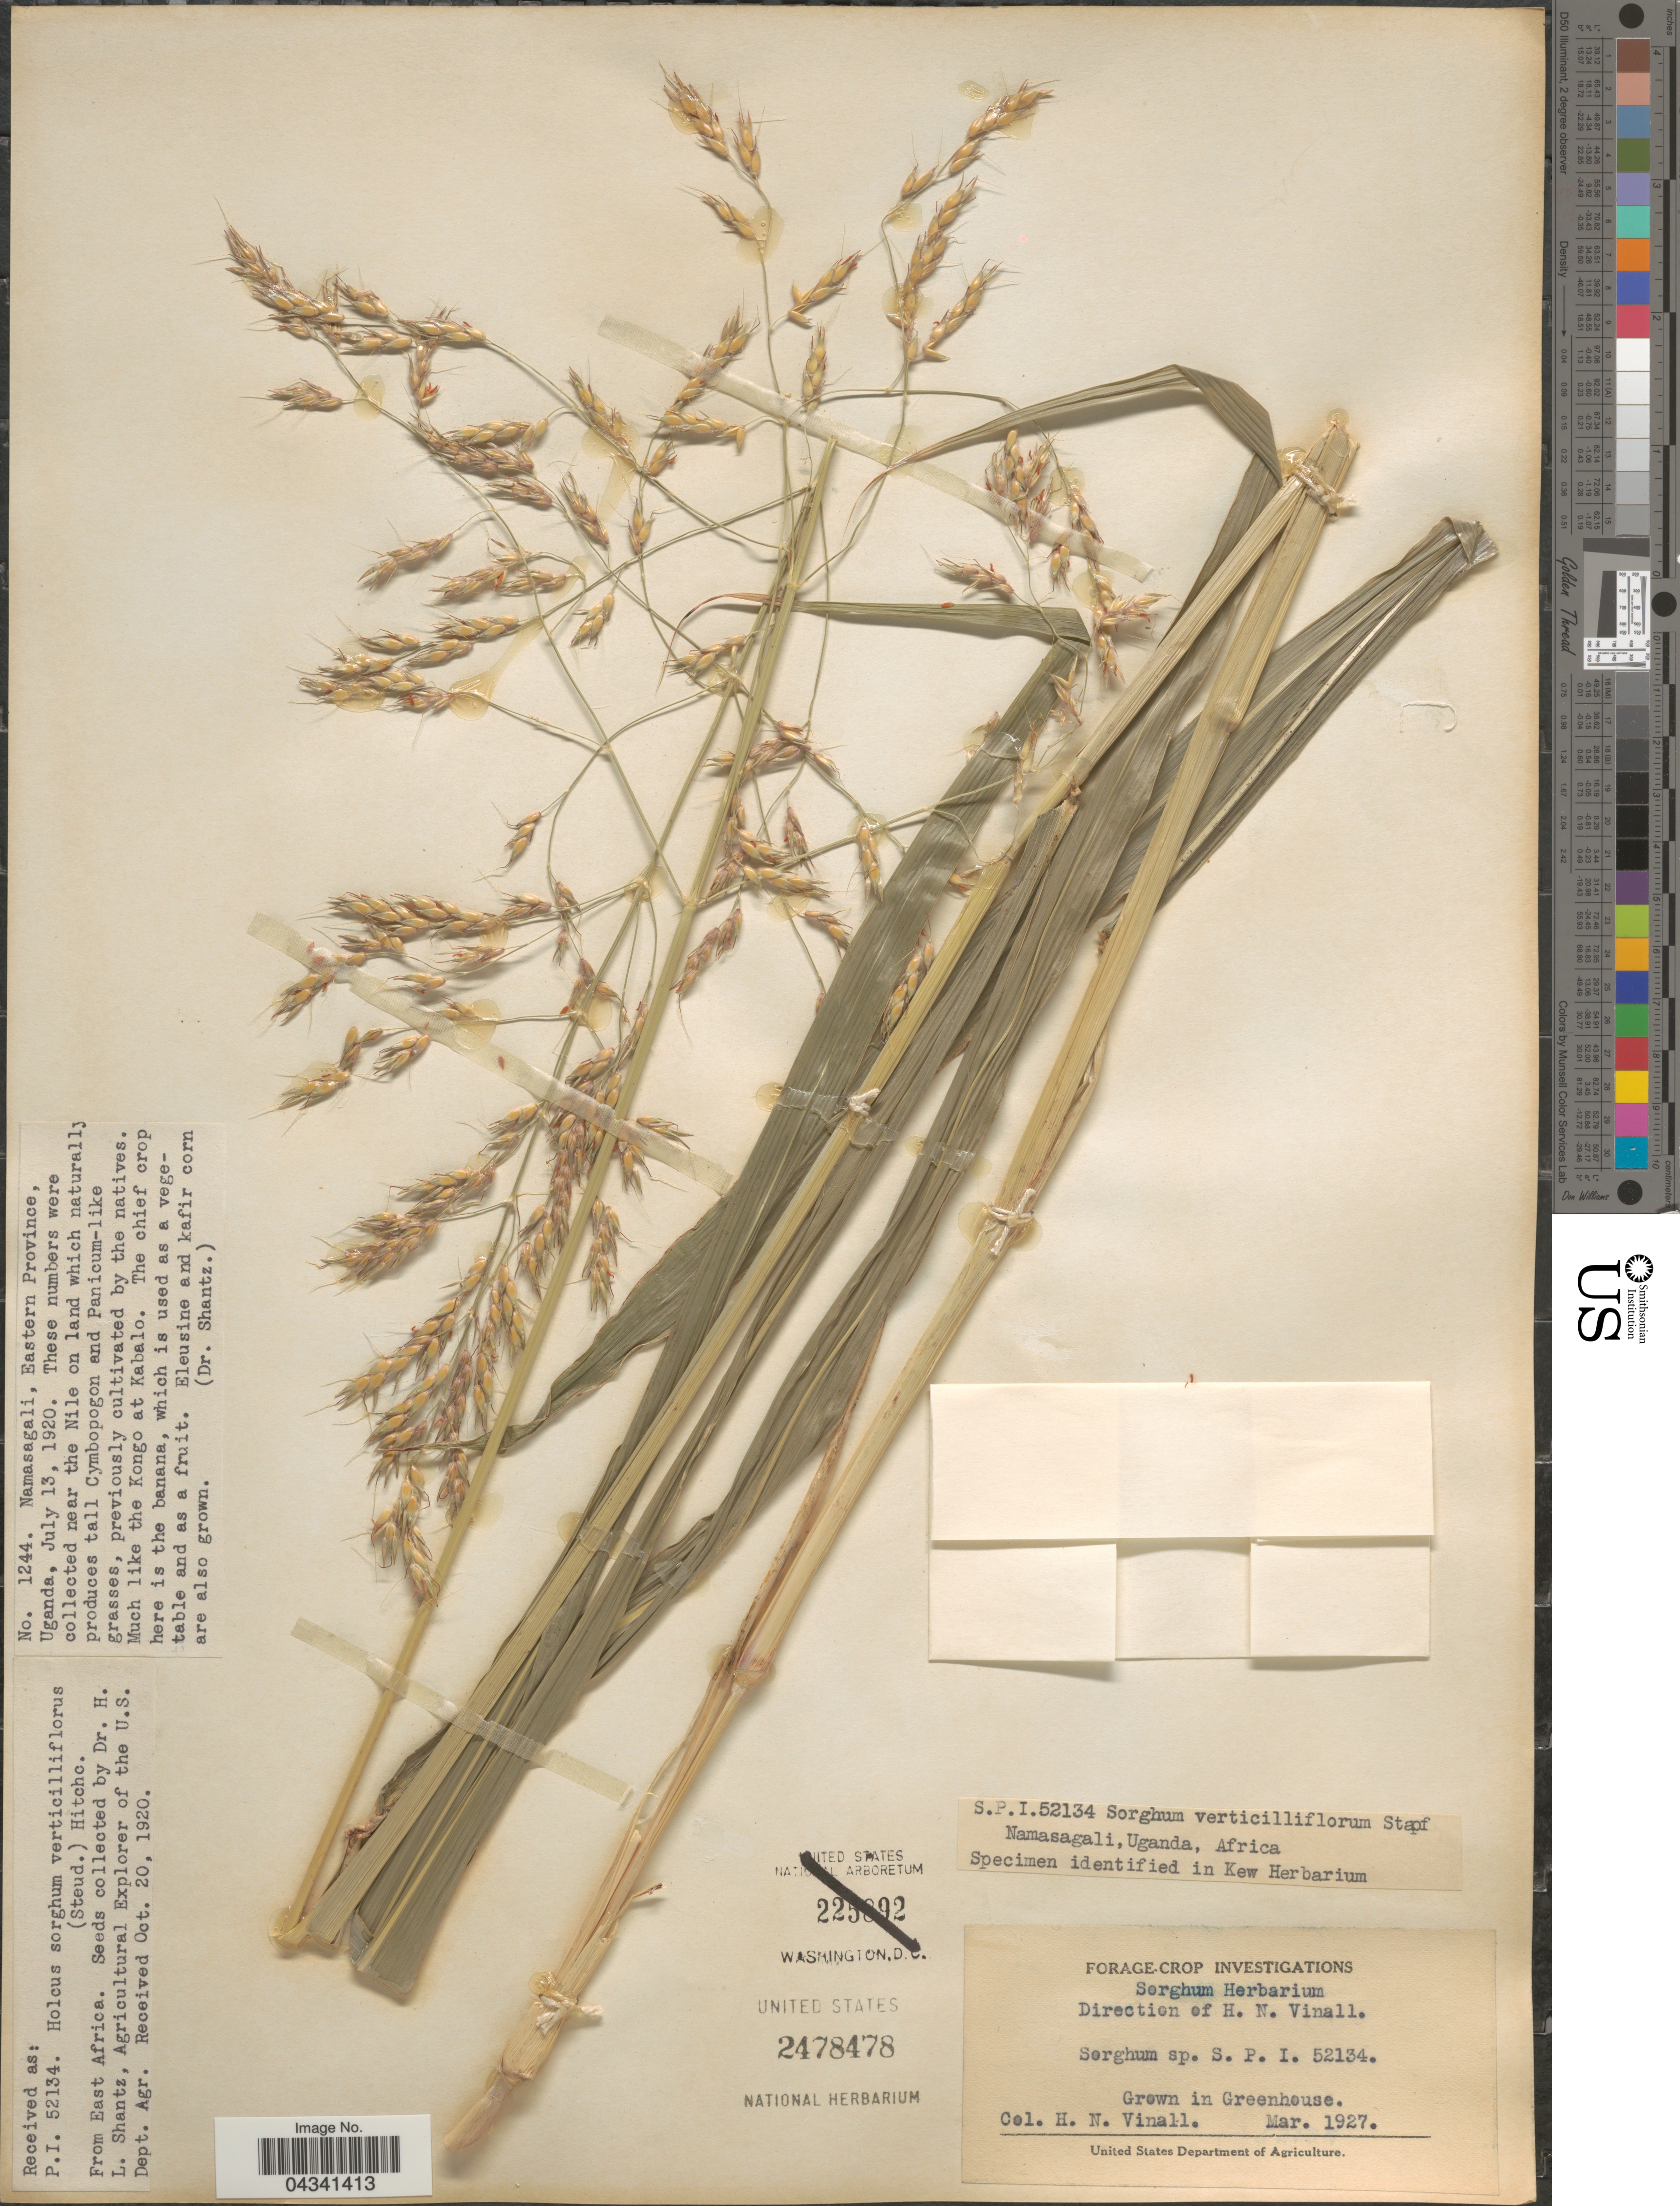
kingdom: Plantae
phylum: Tracheophyta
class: Liliopsida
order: Poales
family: Poaceae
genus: Sorghum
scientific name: Sorghum arundinaceum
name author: (Desv.) Stapf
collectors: H. Vinall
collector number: S.P.I. 52134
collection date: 1927-03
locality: Grown in Greenhouse.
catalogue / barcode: US 2478478